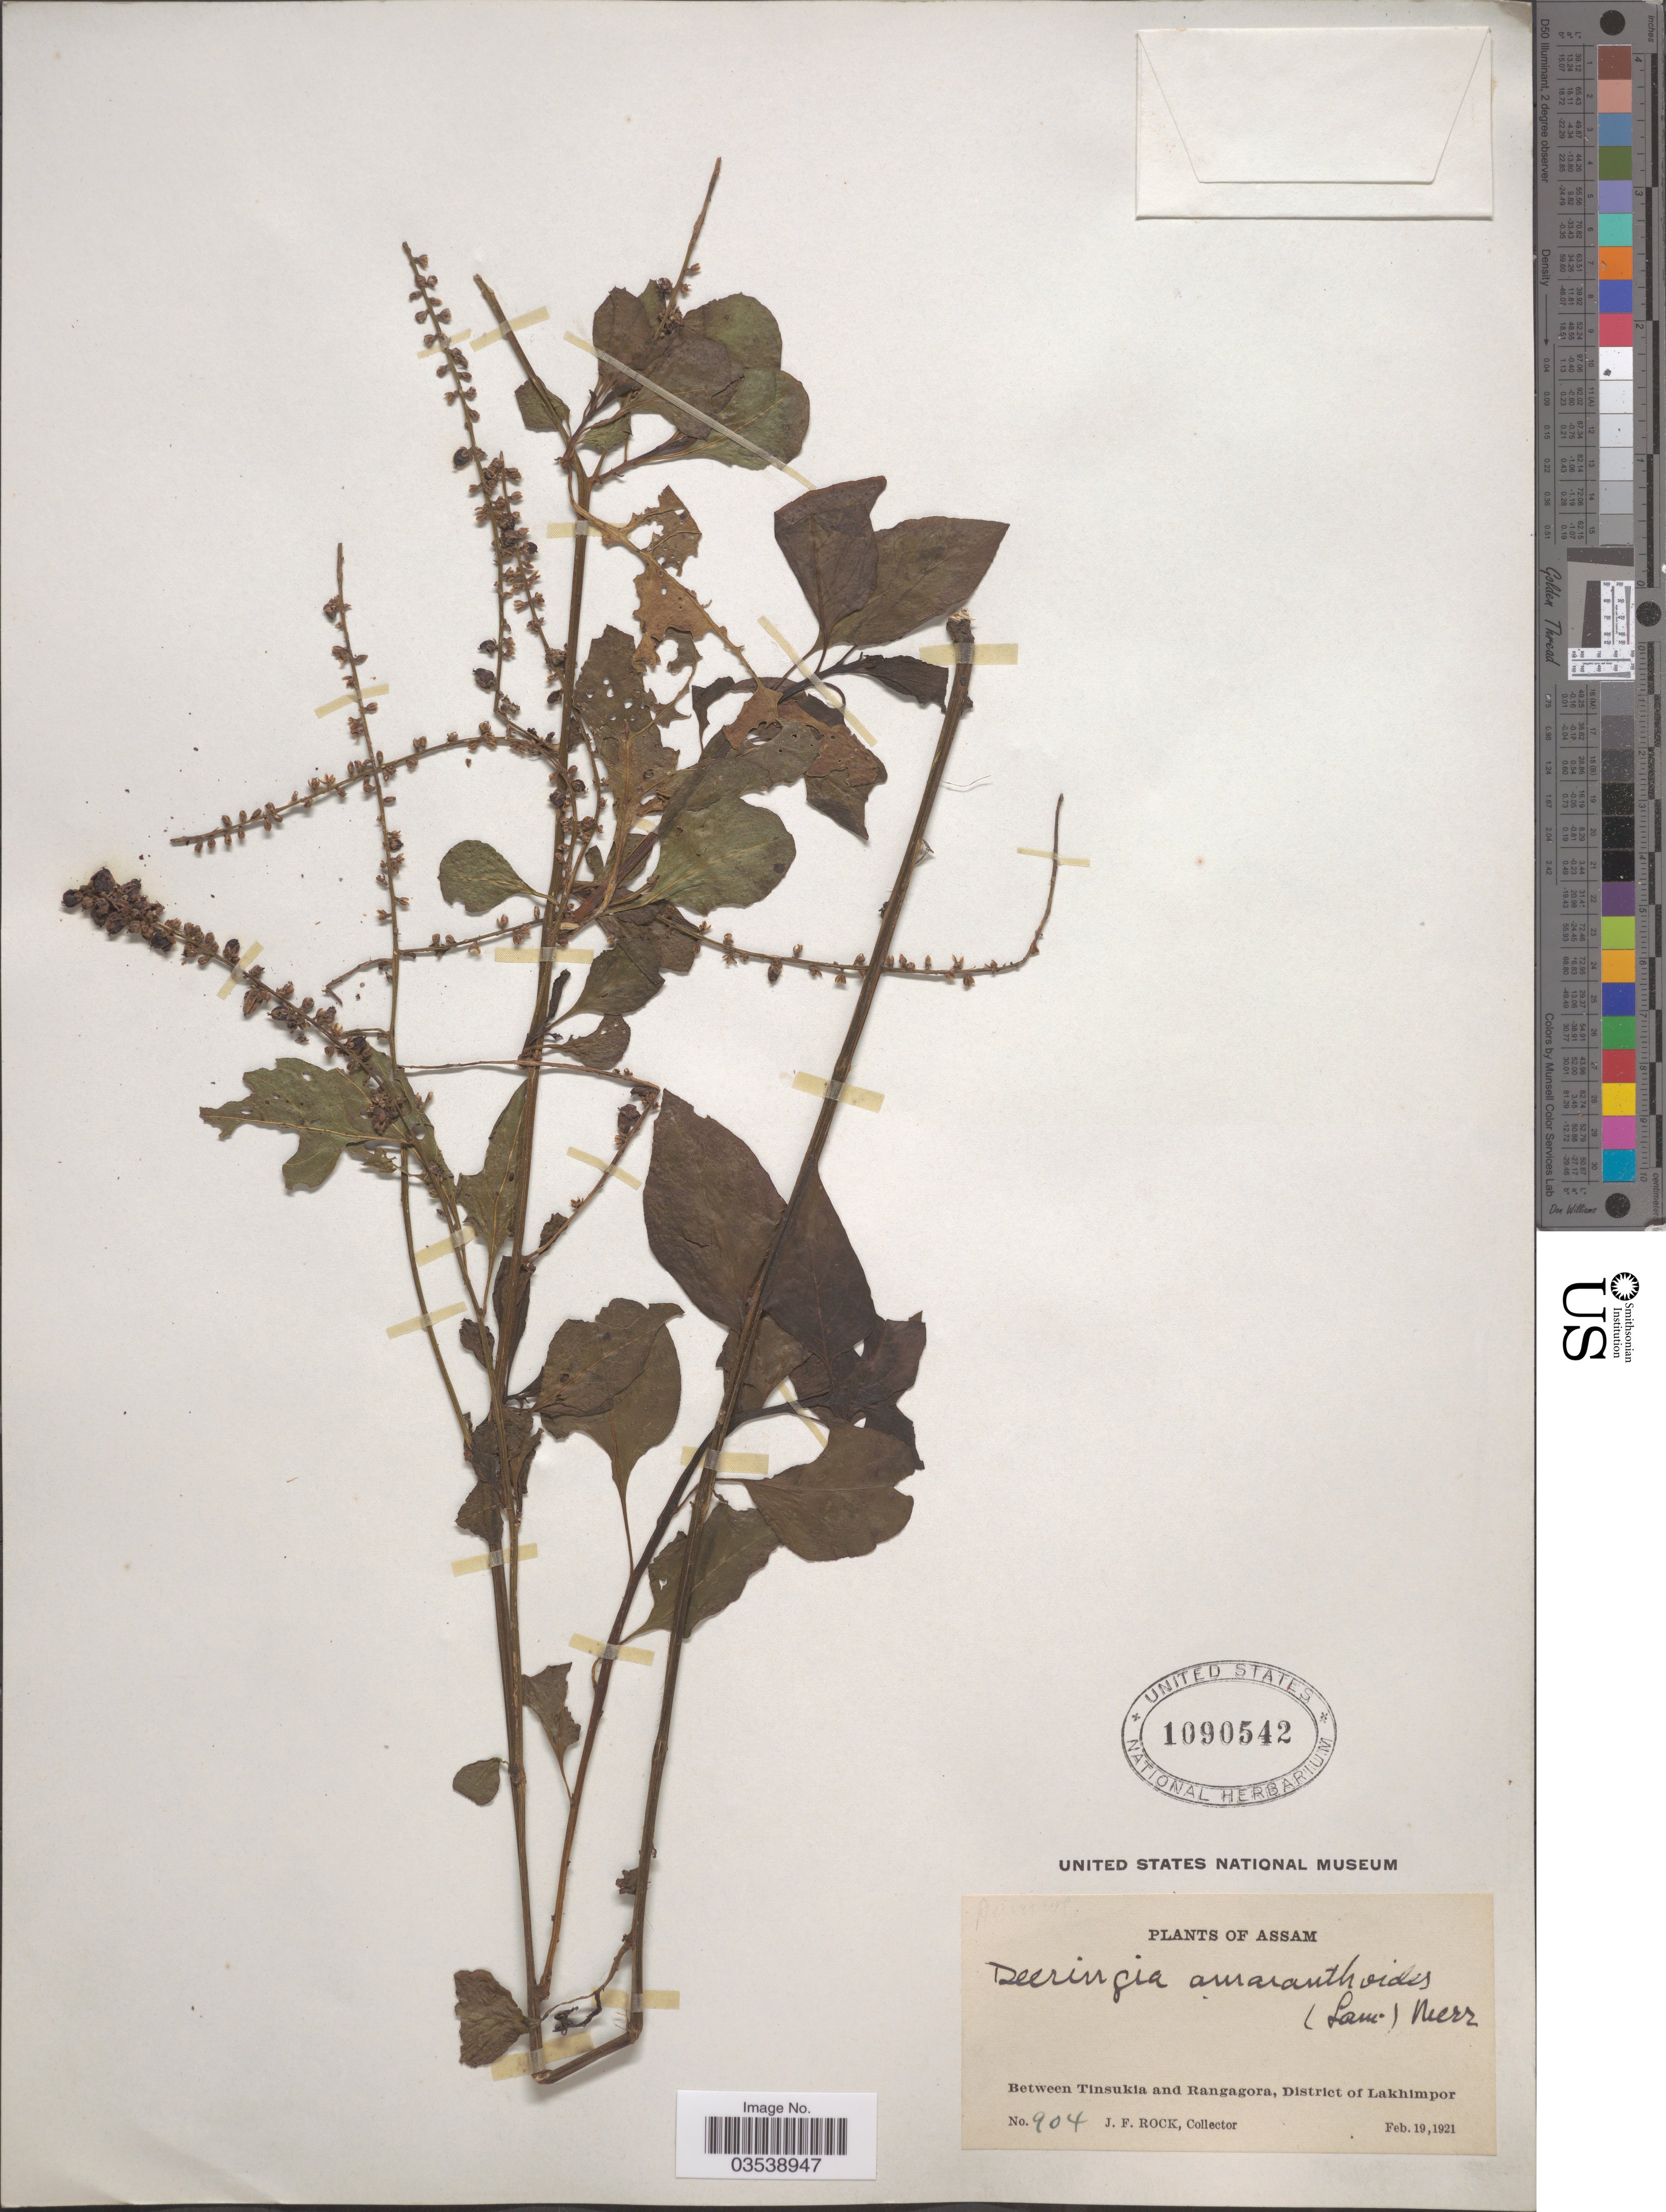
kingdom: Plantae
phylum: Tracheophyta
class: Magnoliopsida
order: Caryophyllales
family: Amaranthaceae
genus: Deeringia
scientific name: Deeringia amaranthoides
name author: (Lam.) Merr.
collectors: J. Rock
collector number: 904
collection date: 1921-02-19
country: India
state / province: Assam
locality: Between Tinsukia and Rangagora, District of Lakhimpor.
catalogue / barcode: US 1090542